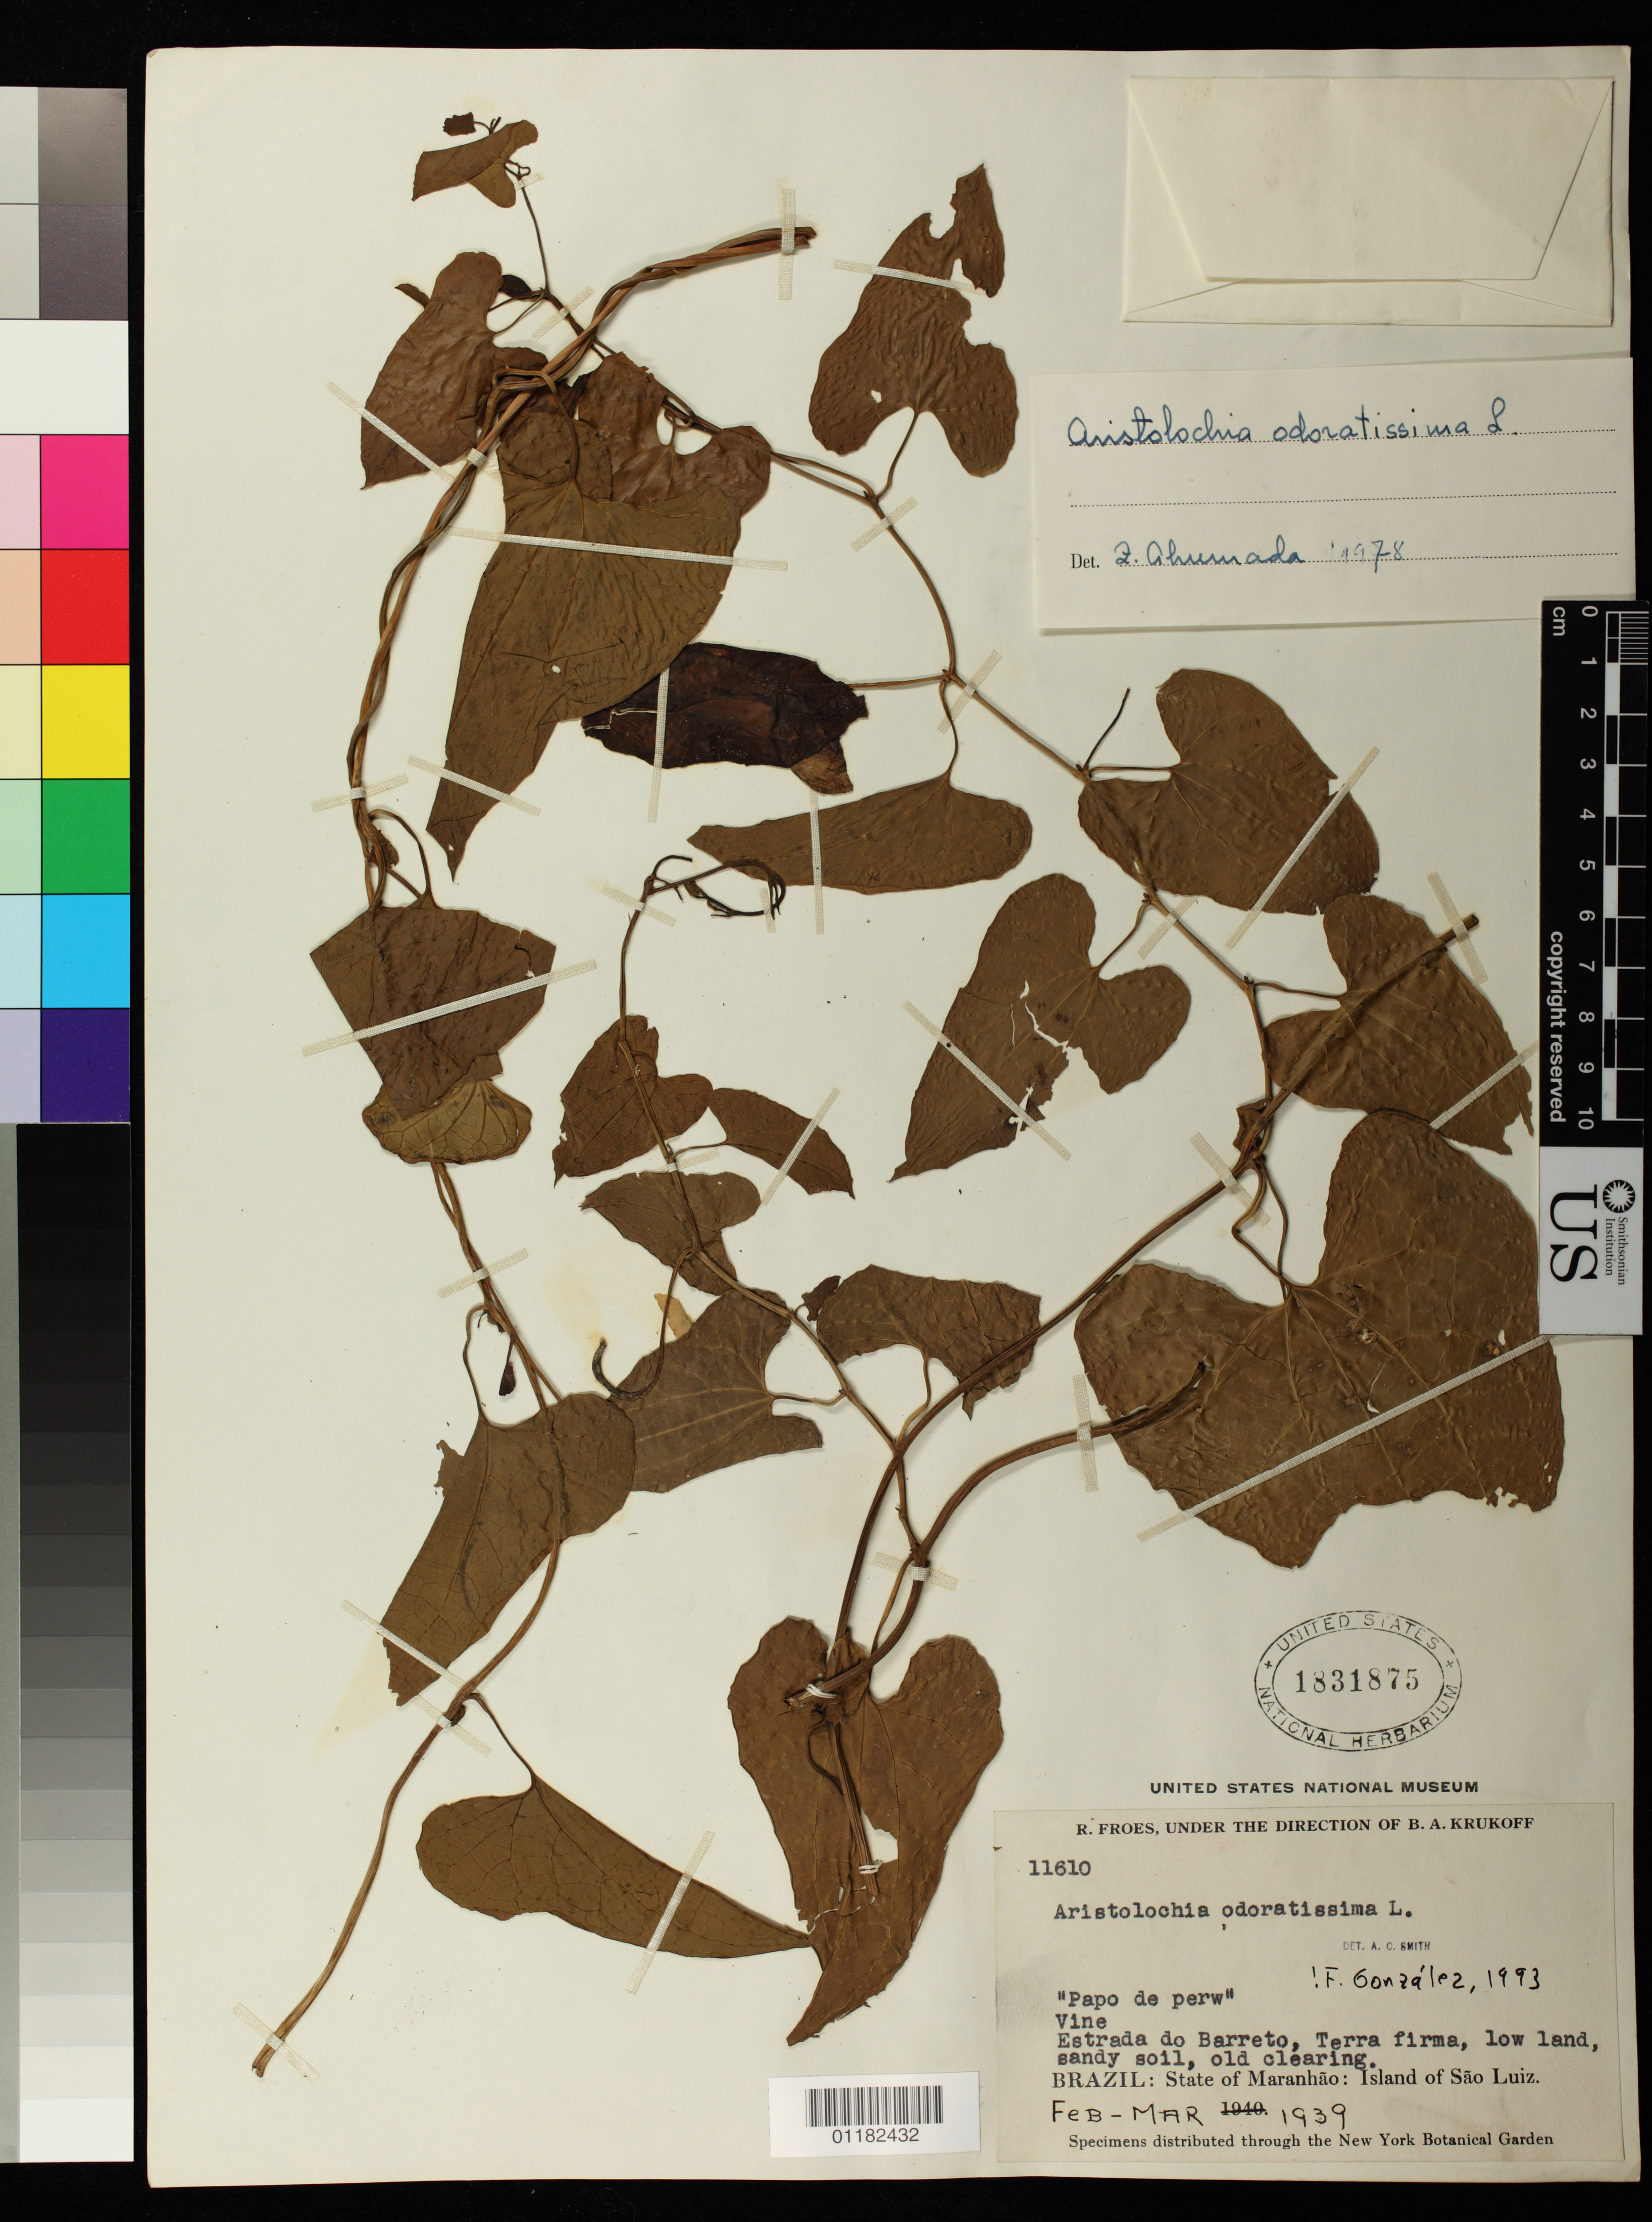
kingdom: Plantae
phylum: Tracheophyta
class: Magnoliopsida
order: Piperales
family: Aristolochiaceae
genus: Aristolochia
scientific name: Aristolochia odoratissima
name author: L.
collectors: R. L. Fróes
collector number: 11610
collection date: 1939-02/1939-03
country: Brazil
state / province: Maranhão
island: São Luís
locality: State of Maranhao: Island of São Luís. Estrada do Barreto.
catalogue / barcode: US 1831875